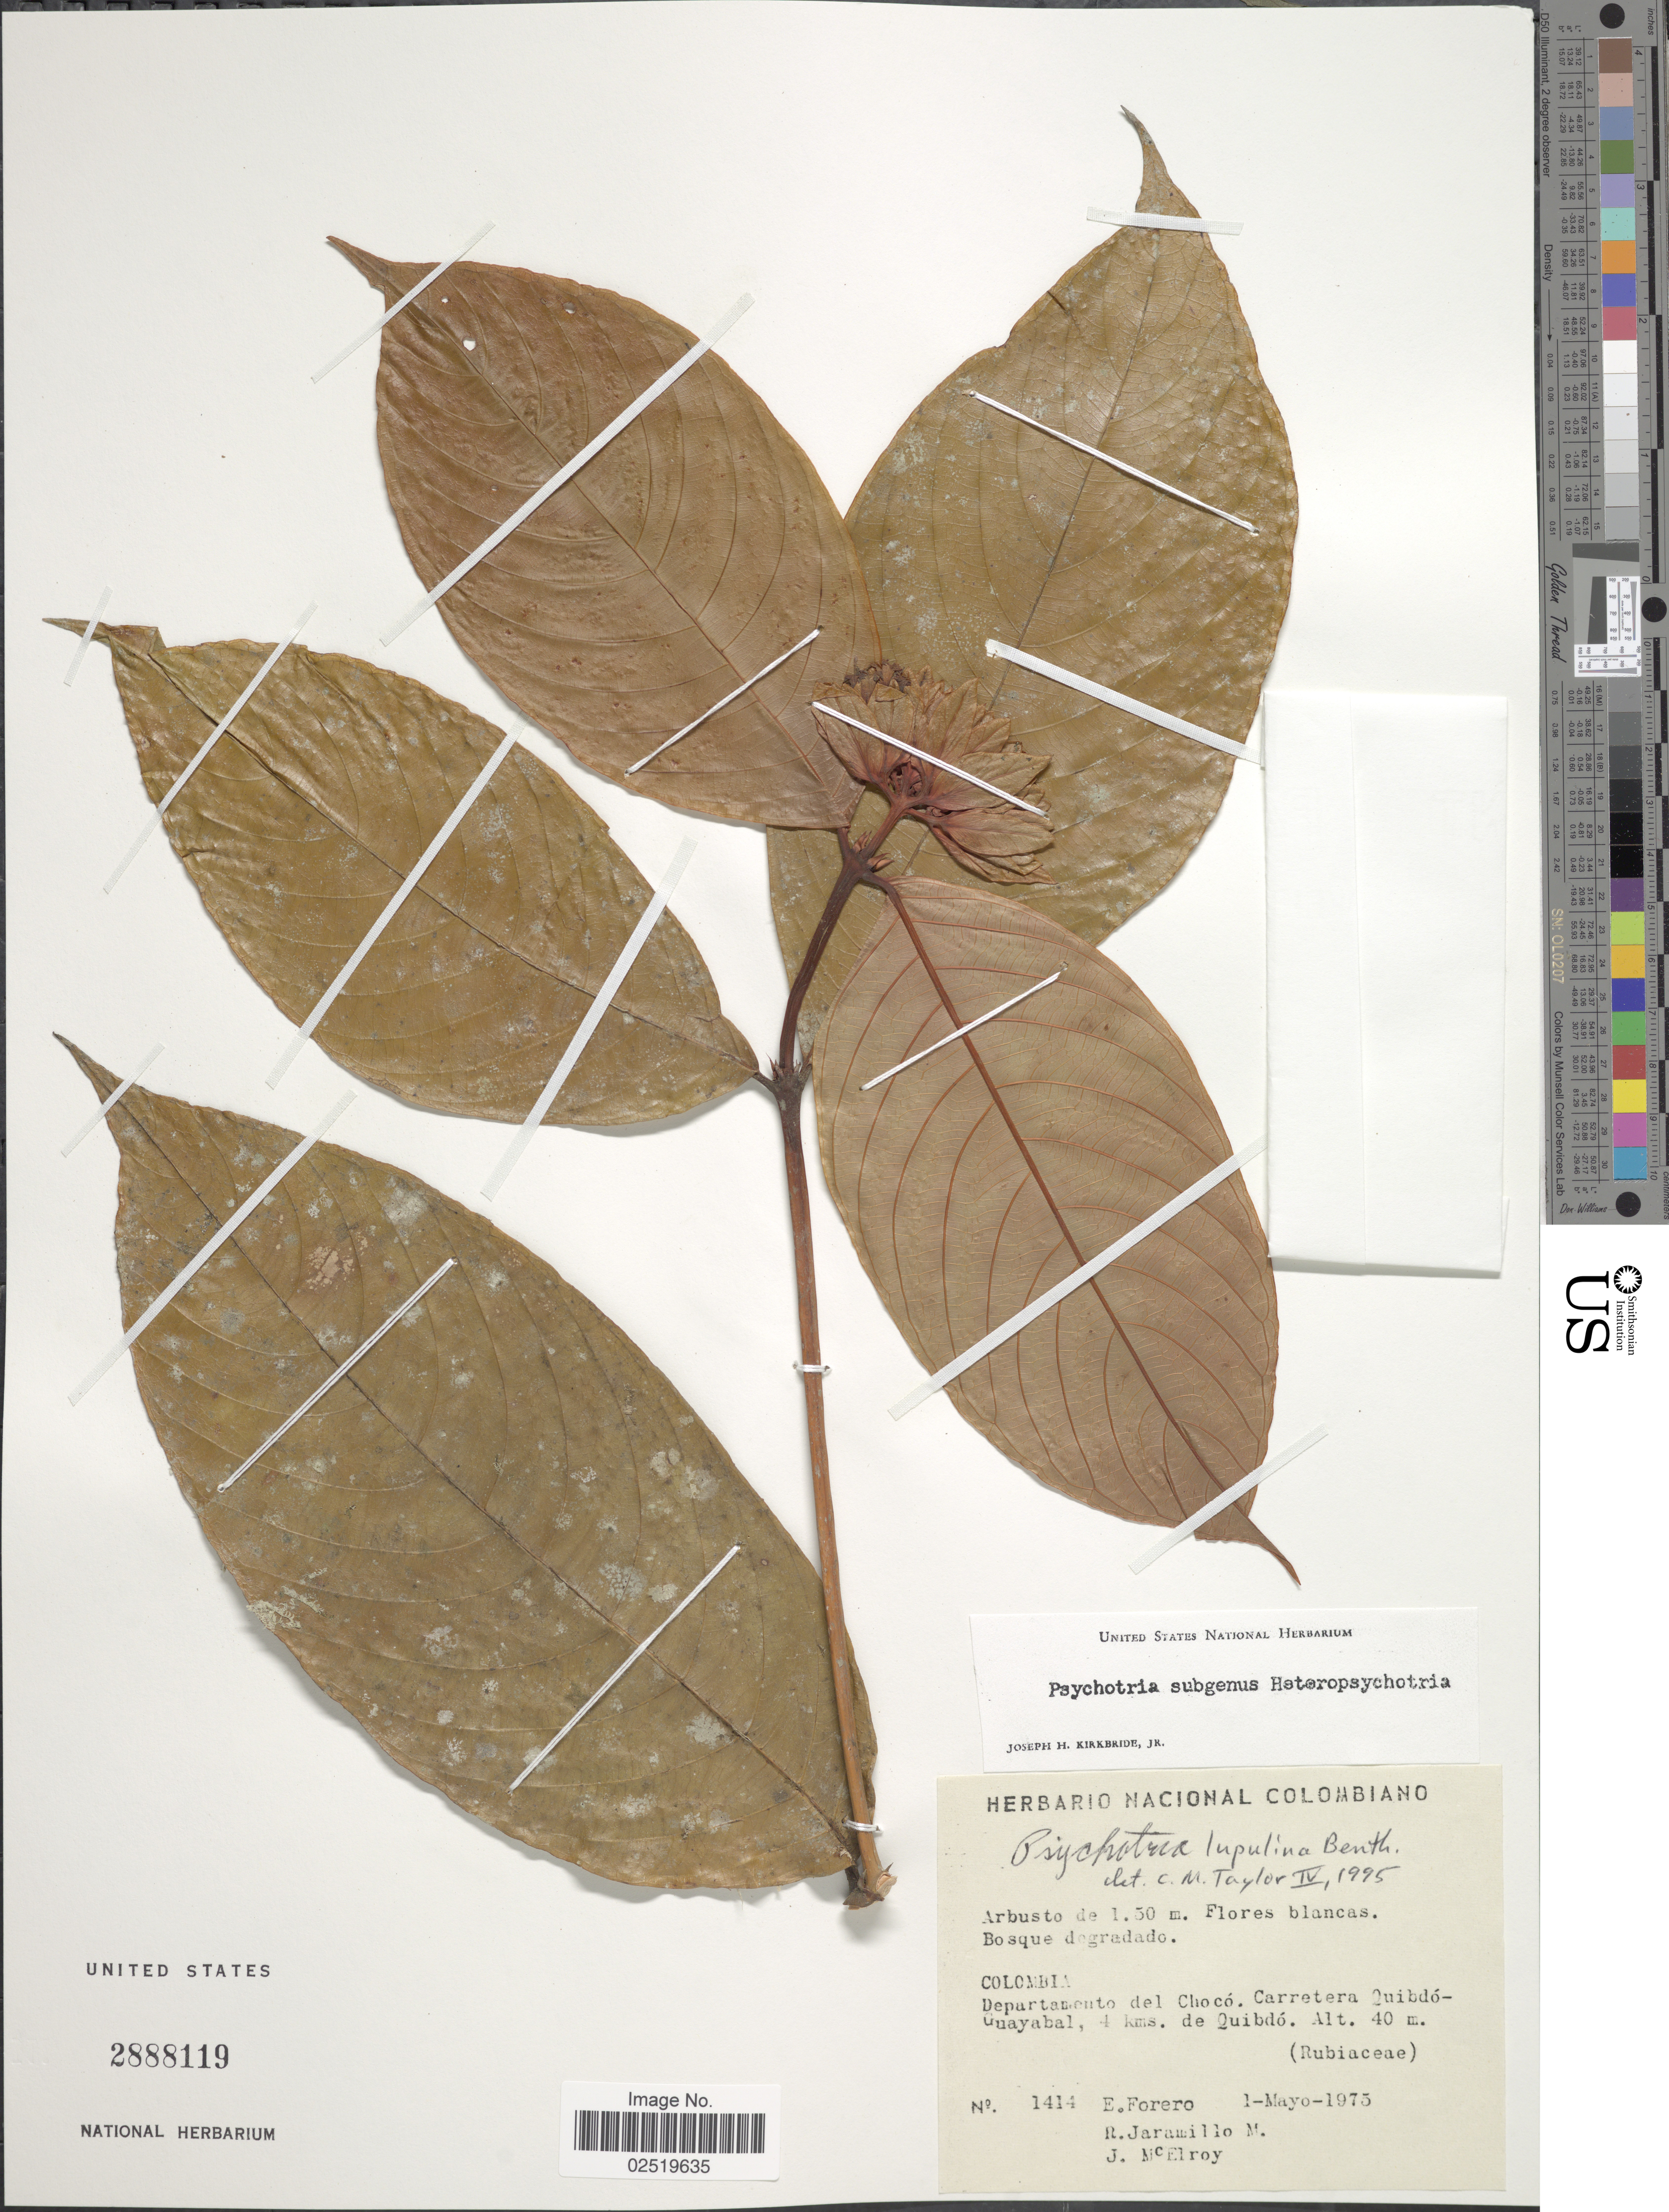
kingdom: Plantae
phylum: Tracheophyta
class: Magnoliopsida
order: Gentianales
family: Rubiaceae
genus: Psychotria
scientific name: Psychotria lupulina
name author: Benth.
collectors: E. Forero, R. Jaramillo M. & J. B. McElroy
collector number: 1414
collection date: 1975-05-01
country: Colombia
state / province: Chocó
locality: Carretera Quibdo-Guayabal, 4 kms. de Quibdo.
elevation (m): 40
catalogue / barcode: US 2888119